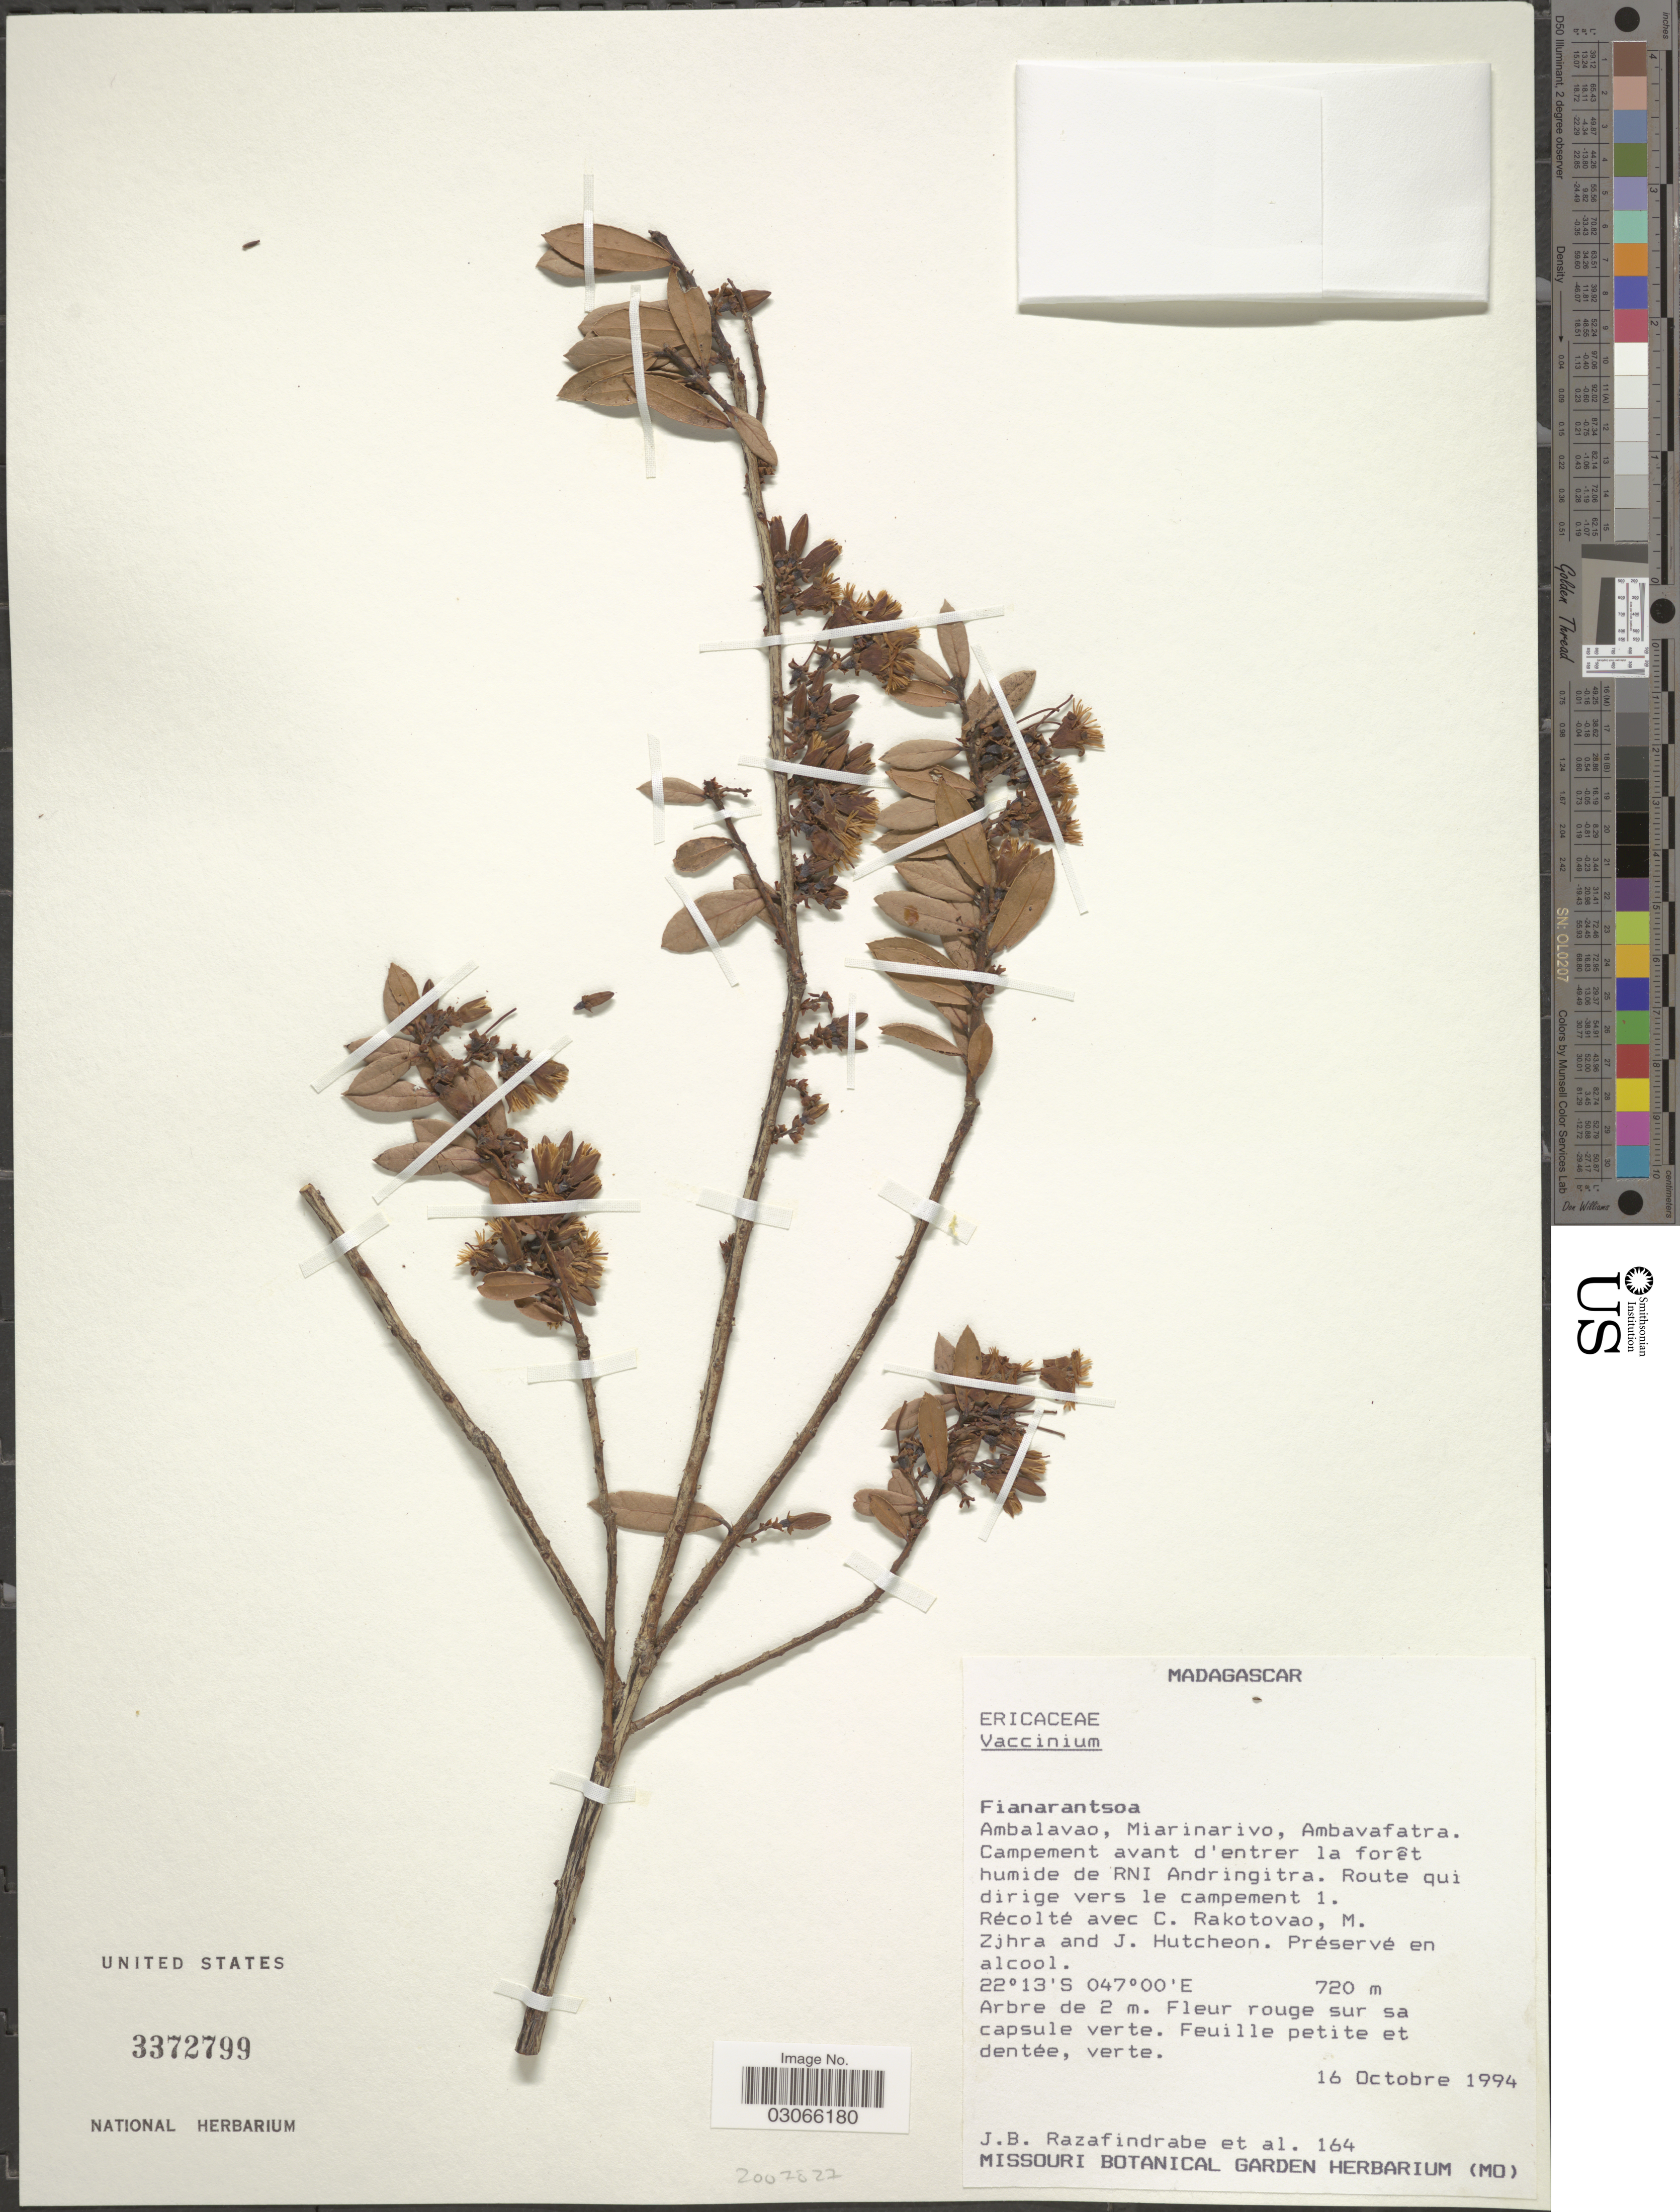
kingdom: Plantae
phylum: Tracheophyta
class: Magnoliopsida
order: Ericales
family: Ericaceae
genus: Vaccinium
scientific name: Vaccinium sp.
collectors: J. Razafindrabe, C. Rakotovao, M. Zjhra & J. Hutcheon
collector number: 164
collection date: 1994-10-16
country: Madagascar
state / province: Haute Matsiatra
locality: Ambalavao, Miarinarivo, Ambavafatra. Campement avant d'entrer la forêt humide de RNI Andringitra. Route qui dirige vers le campement 1.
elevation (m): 720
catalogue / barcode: US 3372799